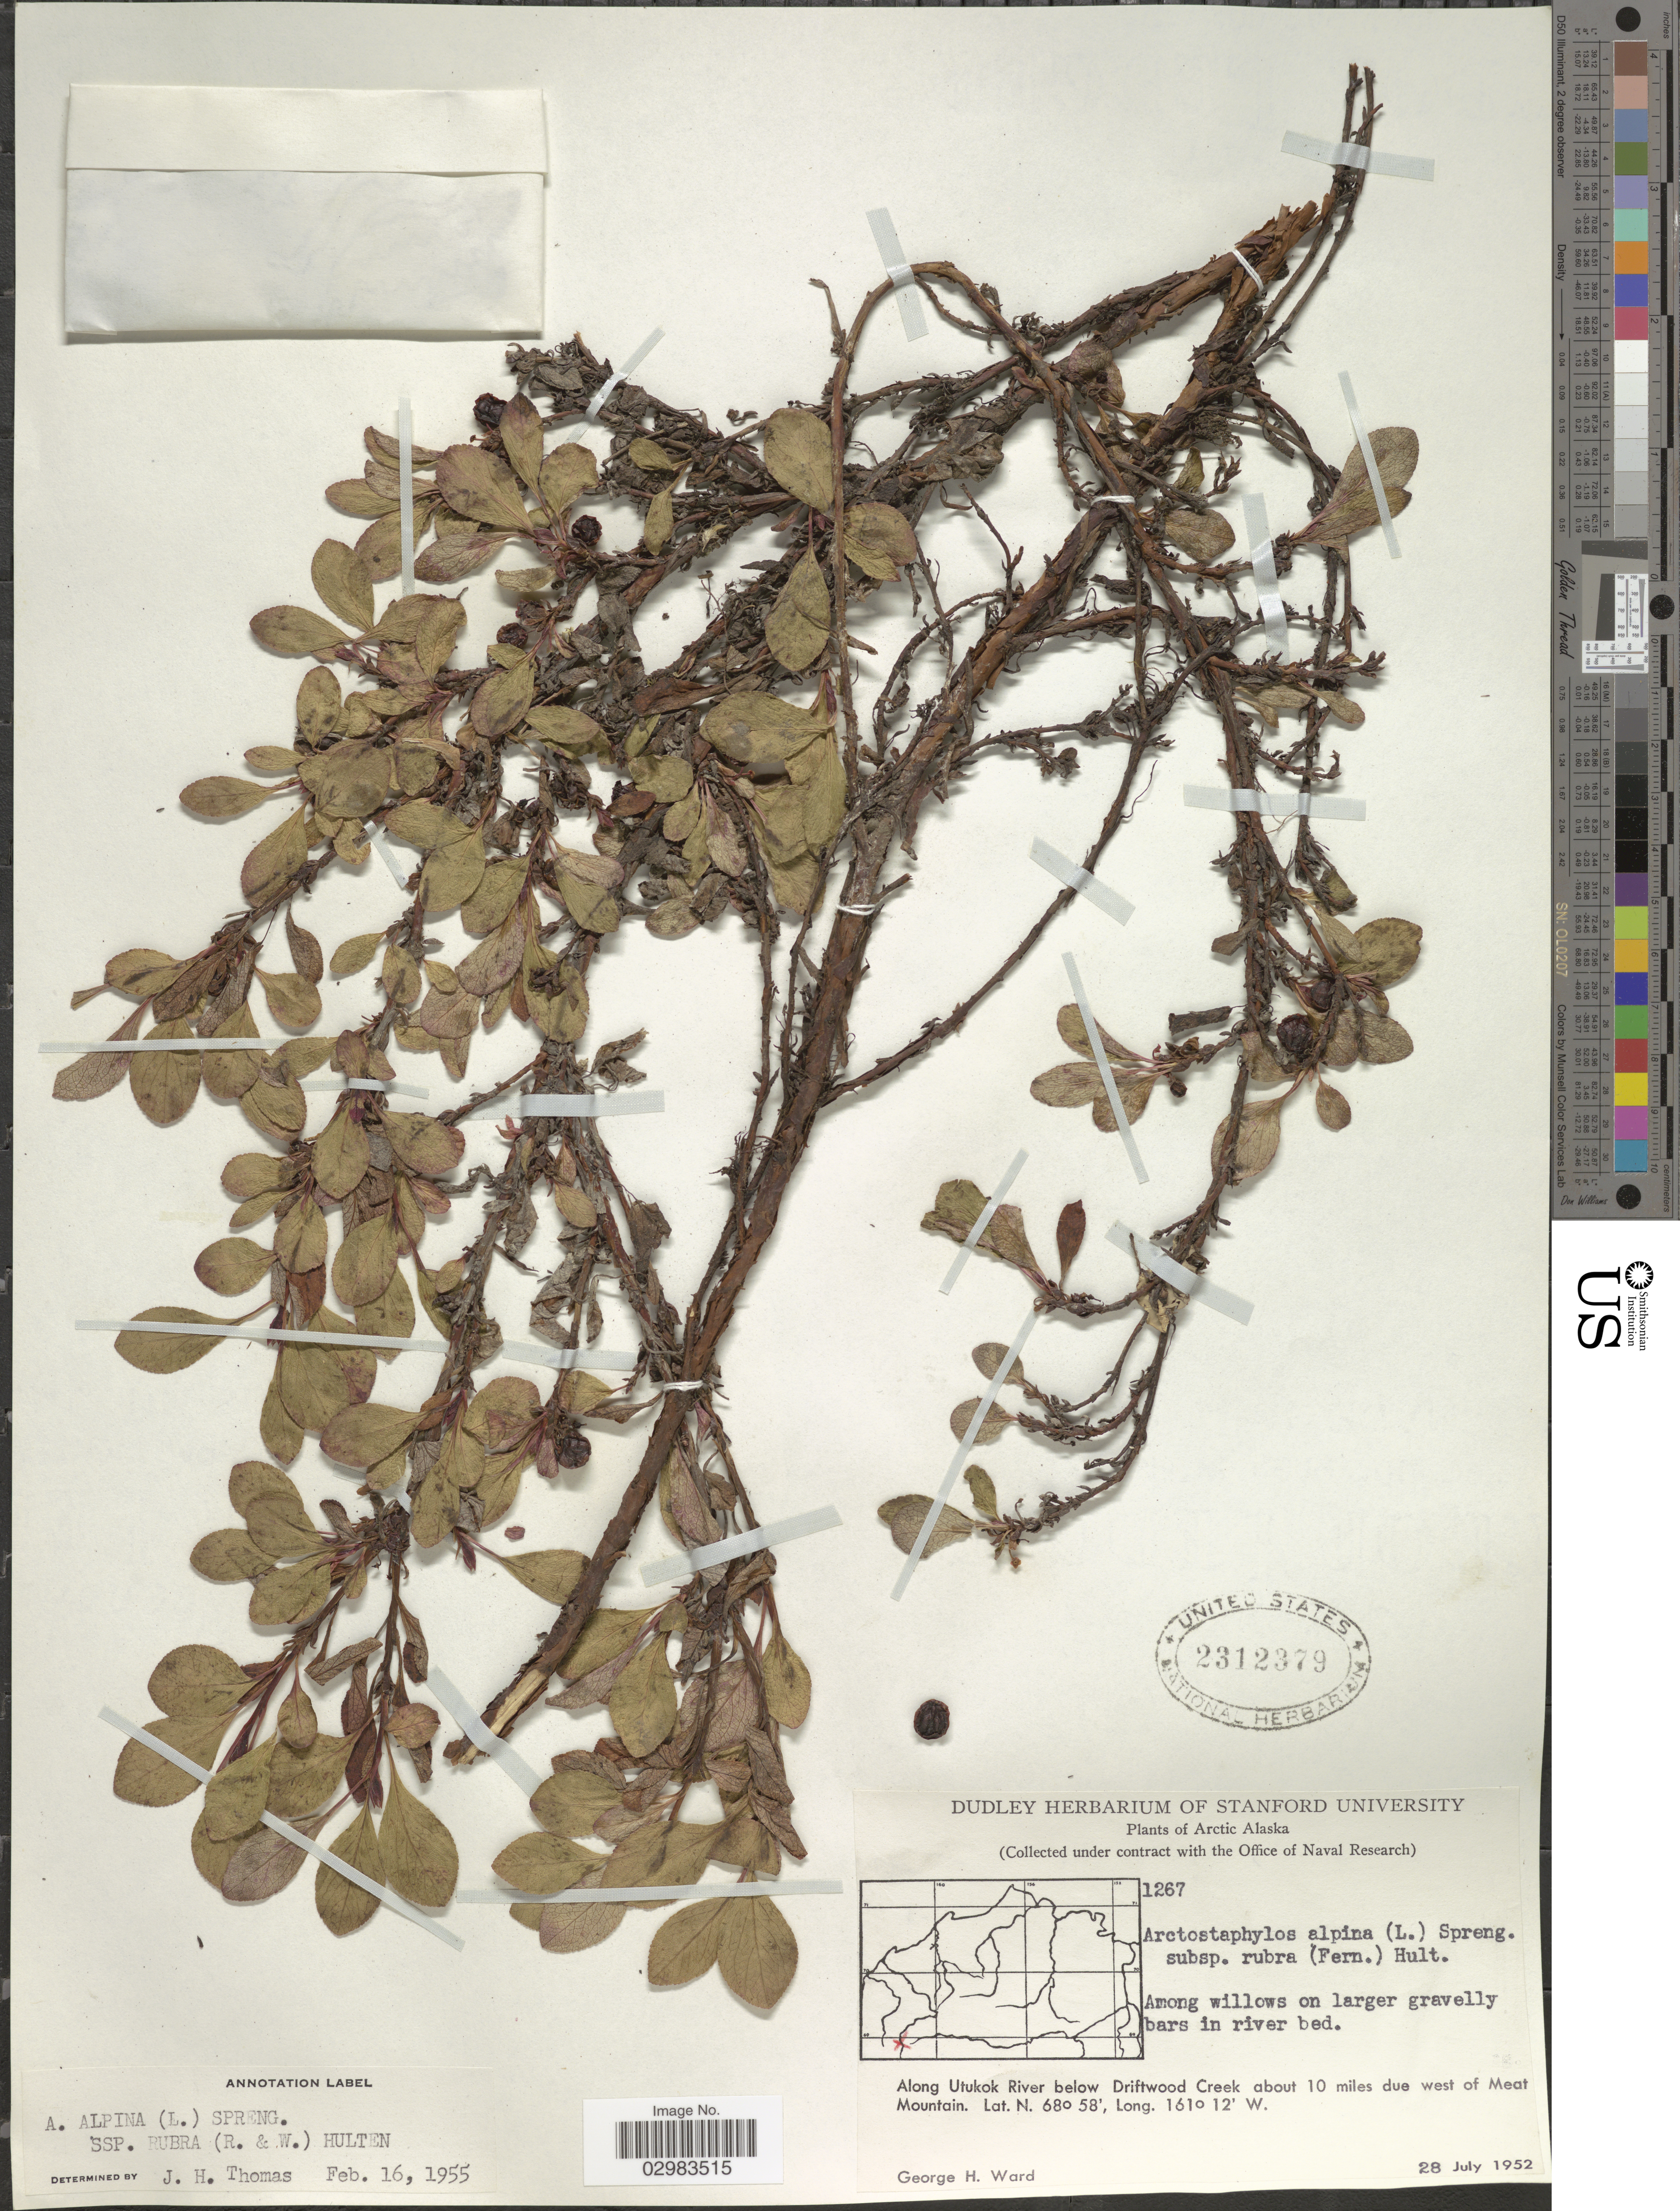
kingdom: Plantae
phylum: Tracheophyta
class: Magnoliopsida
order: Ericales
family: Ericaceae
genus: Arctostaphylos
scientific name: Arctostaphylos alpina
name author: (L.) Spreng.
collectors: G. H. Ward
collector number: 1267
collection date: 1952-07-28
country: United States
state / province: Alaska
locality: Arctic Alaska, Along Utukok River below, Driftwood Creek about 10 miles due west of Meat Mountain.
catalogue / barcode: US 2312379